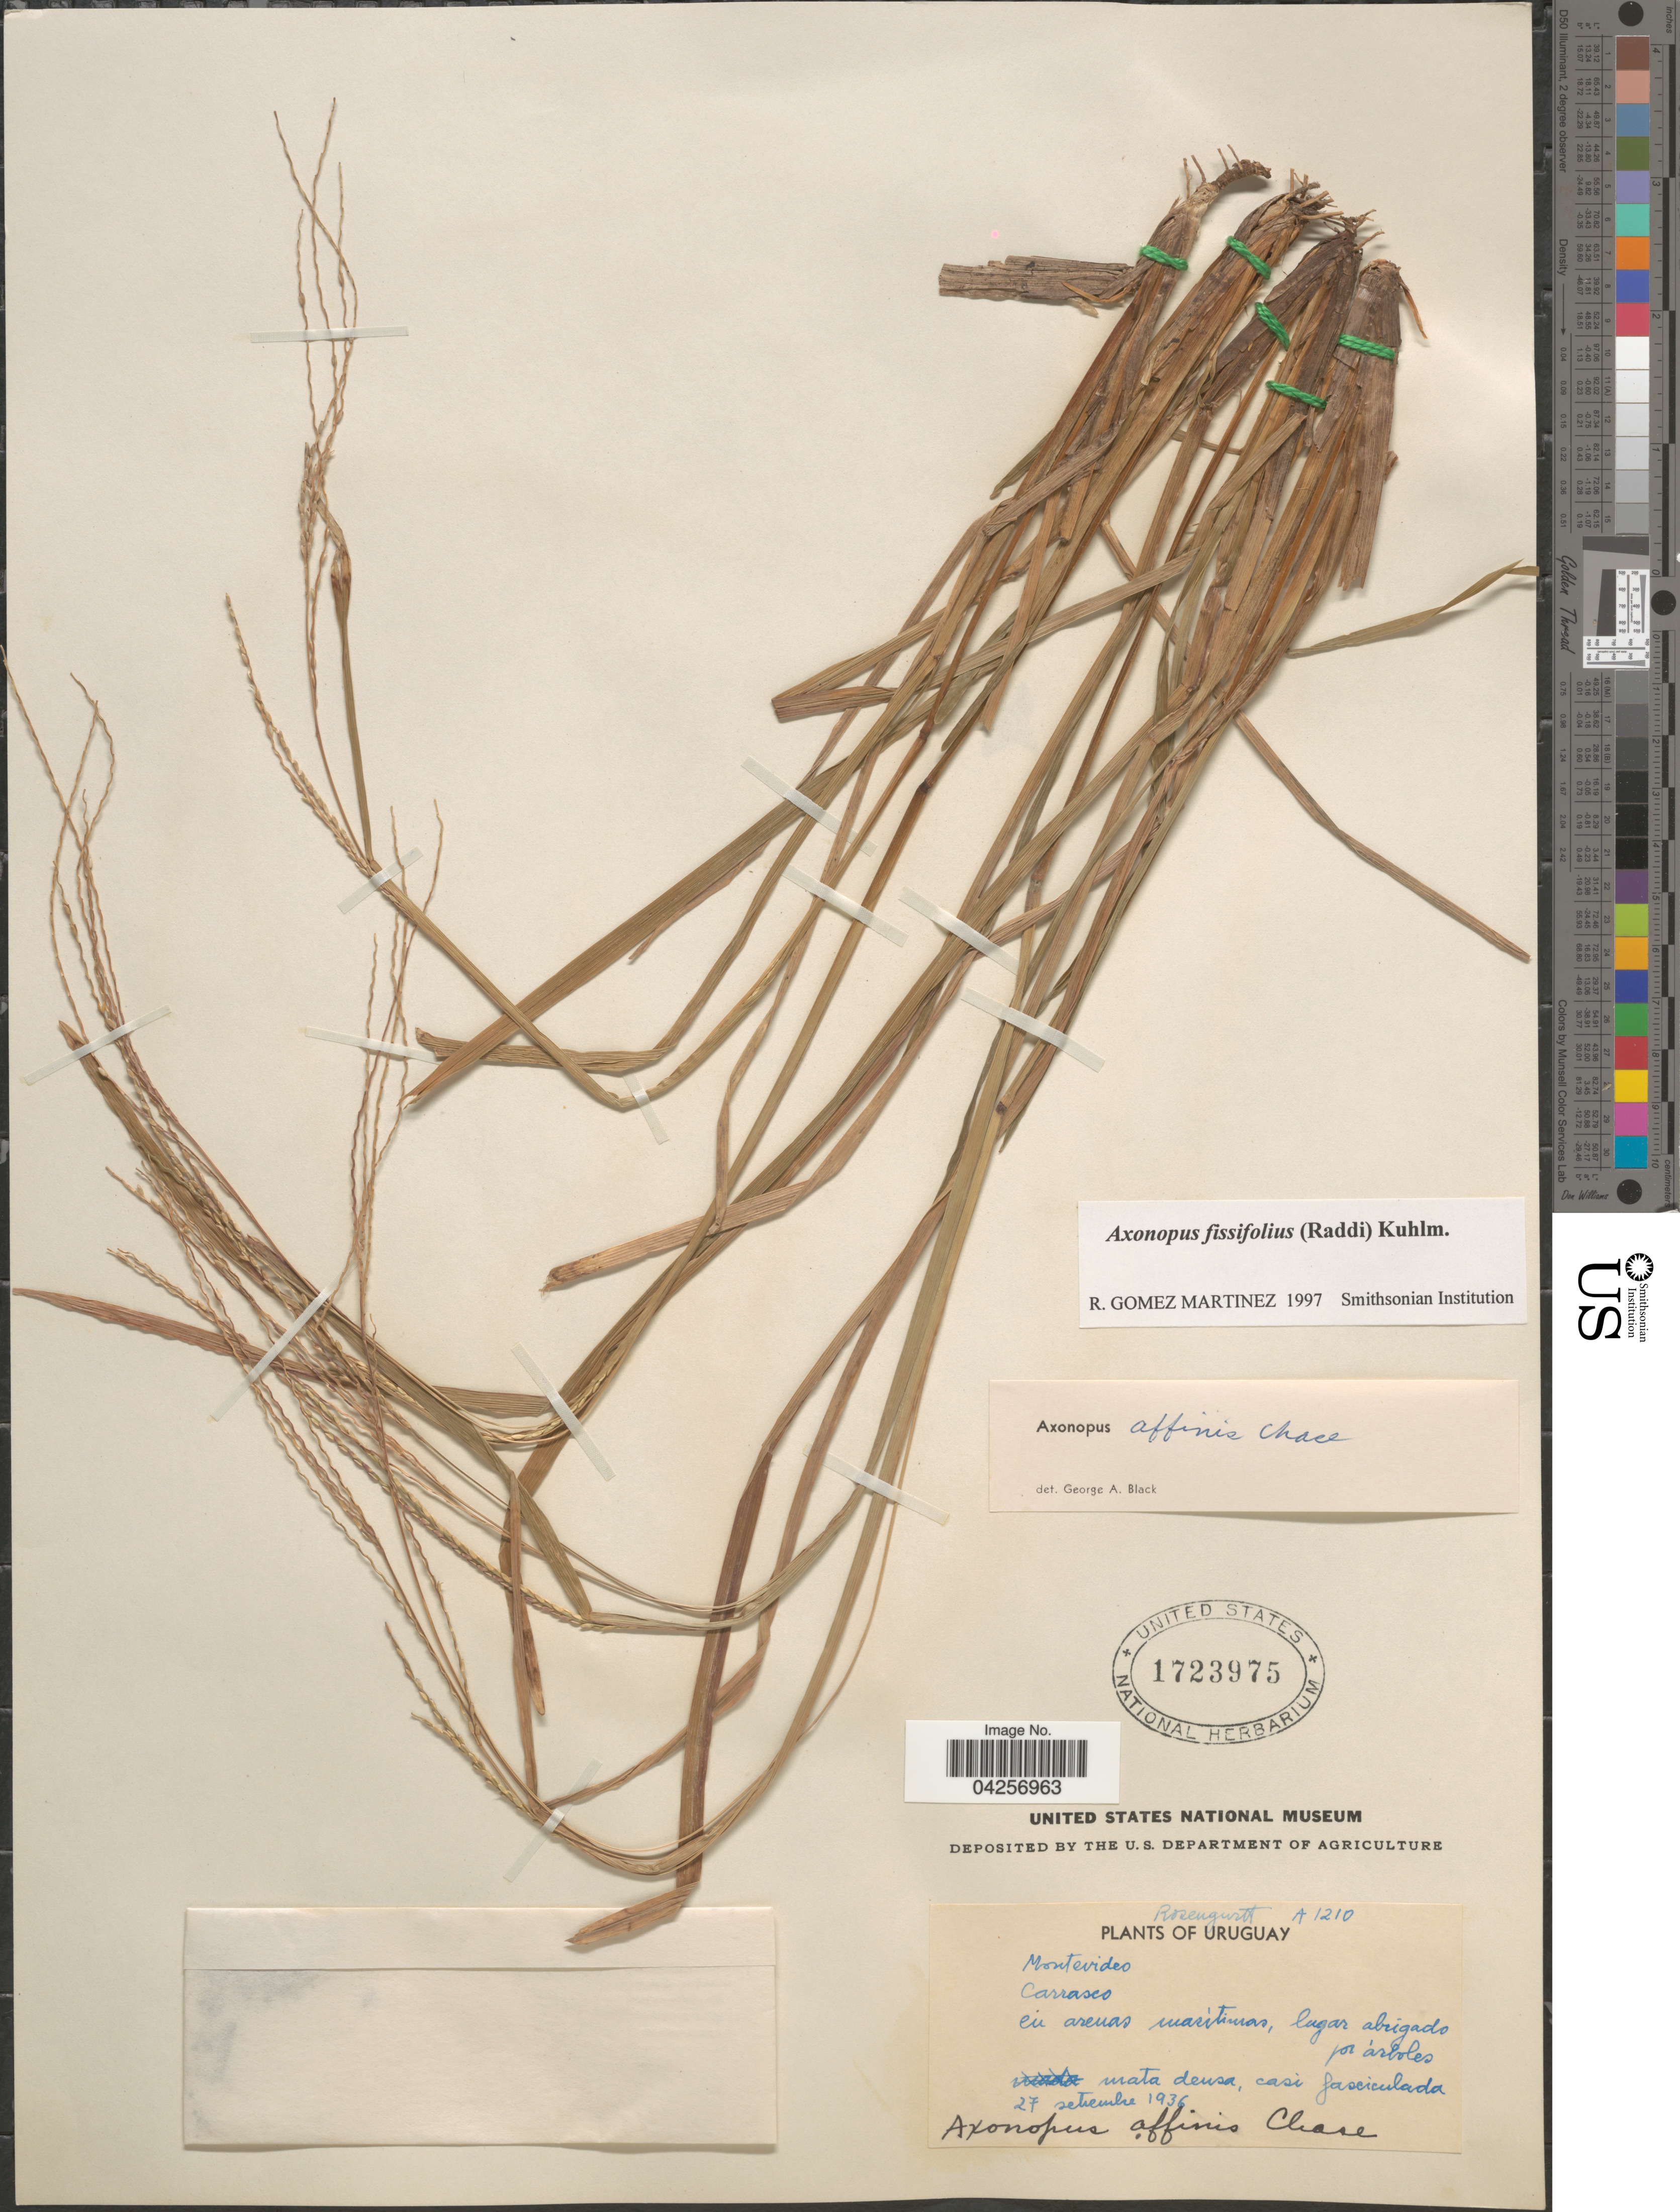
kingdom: Plantae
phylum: Tracheophyta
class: Liliopsida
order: Poales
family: Poaceae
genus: Axonopus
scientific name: Axonopus fissifolius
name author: (Raddi) Kuhlm.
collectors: Rosengurtt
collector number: A 1210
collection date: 1936-09-27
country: Uruguay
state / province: Montevideo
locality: Carrasco. En arenas marìtimas, lugar abrigado por árboles.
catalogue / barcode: US 1723975